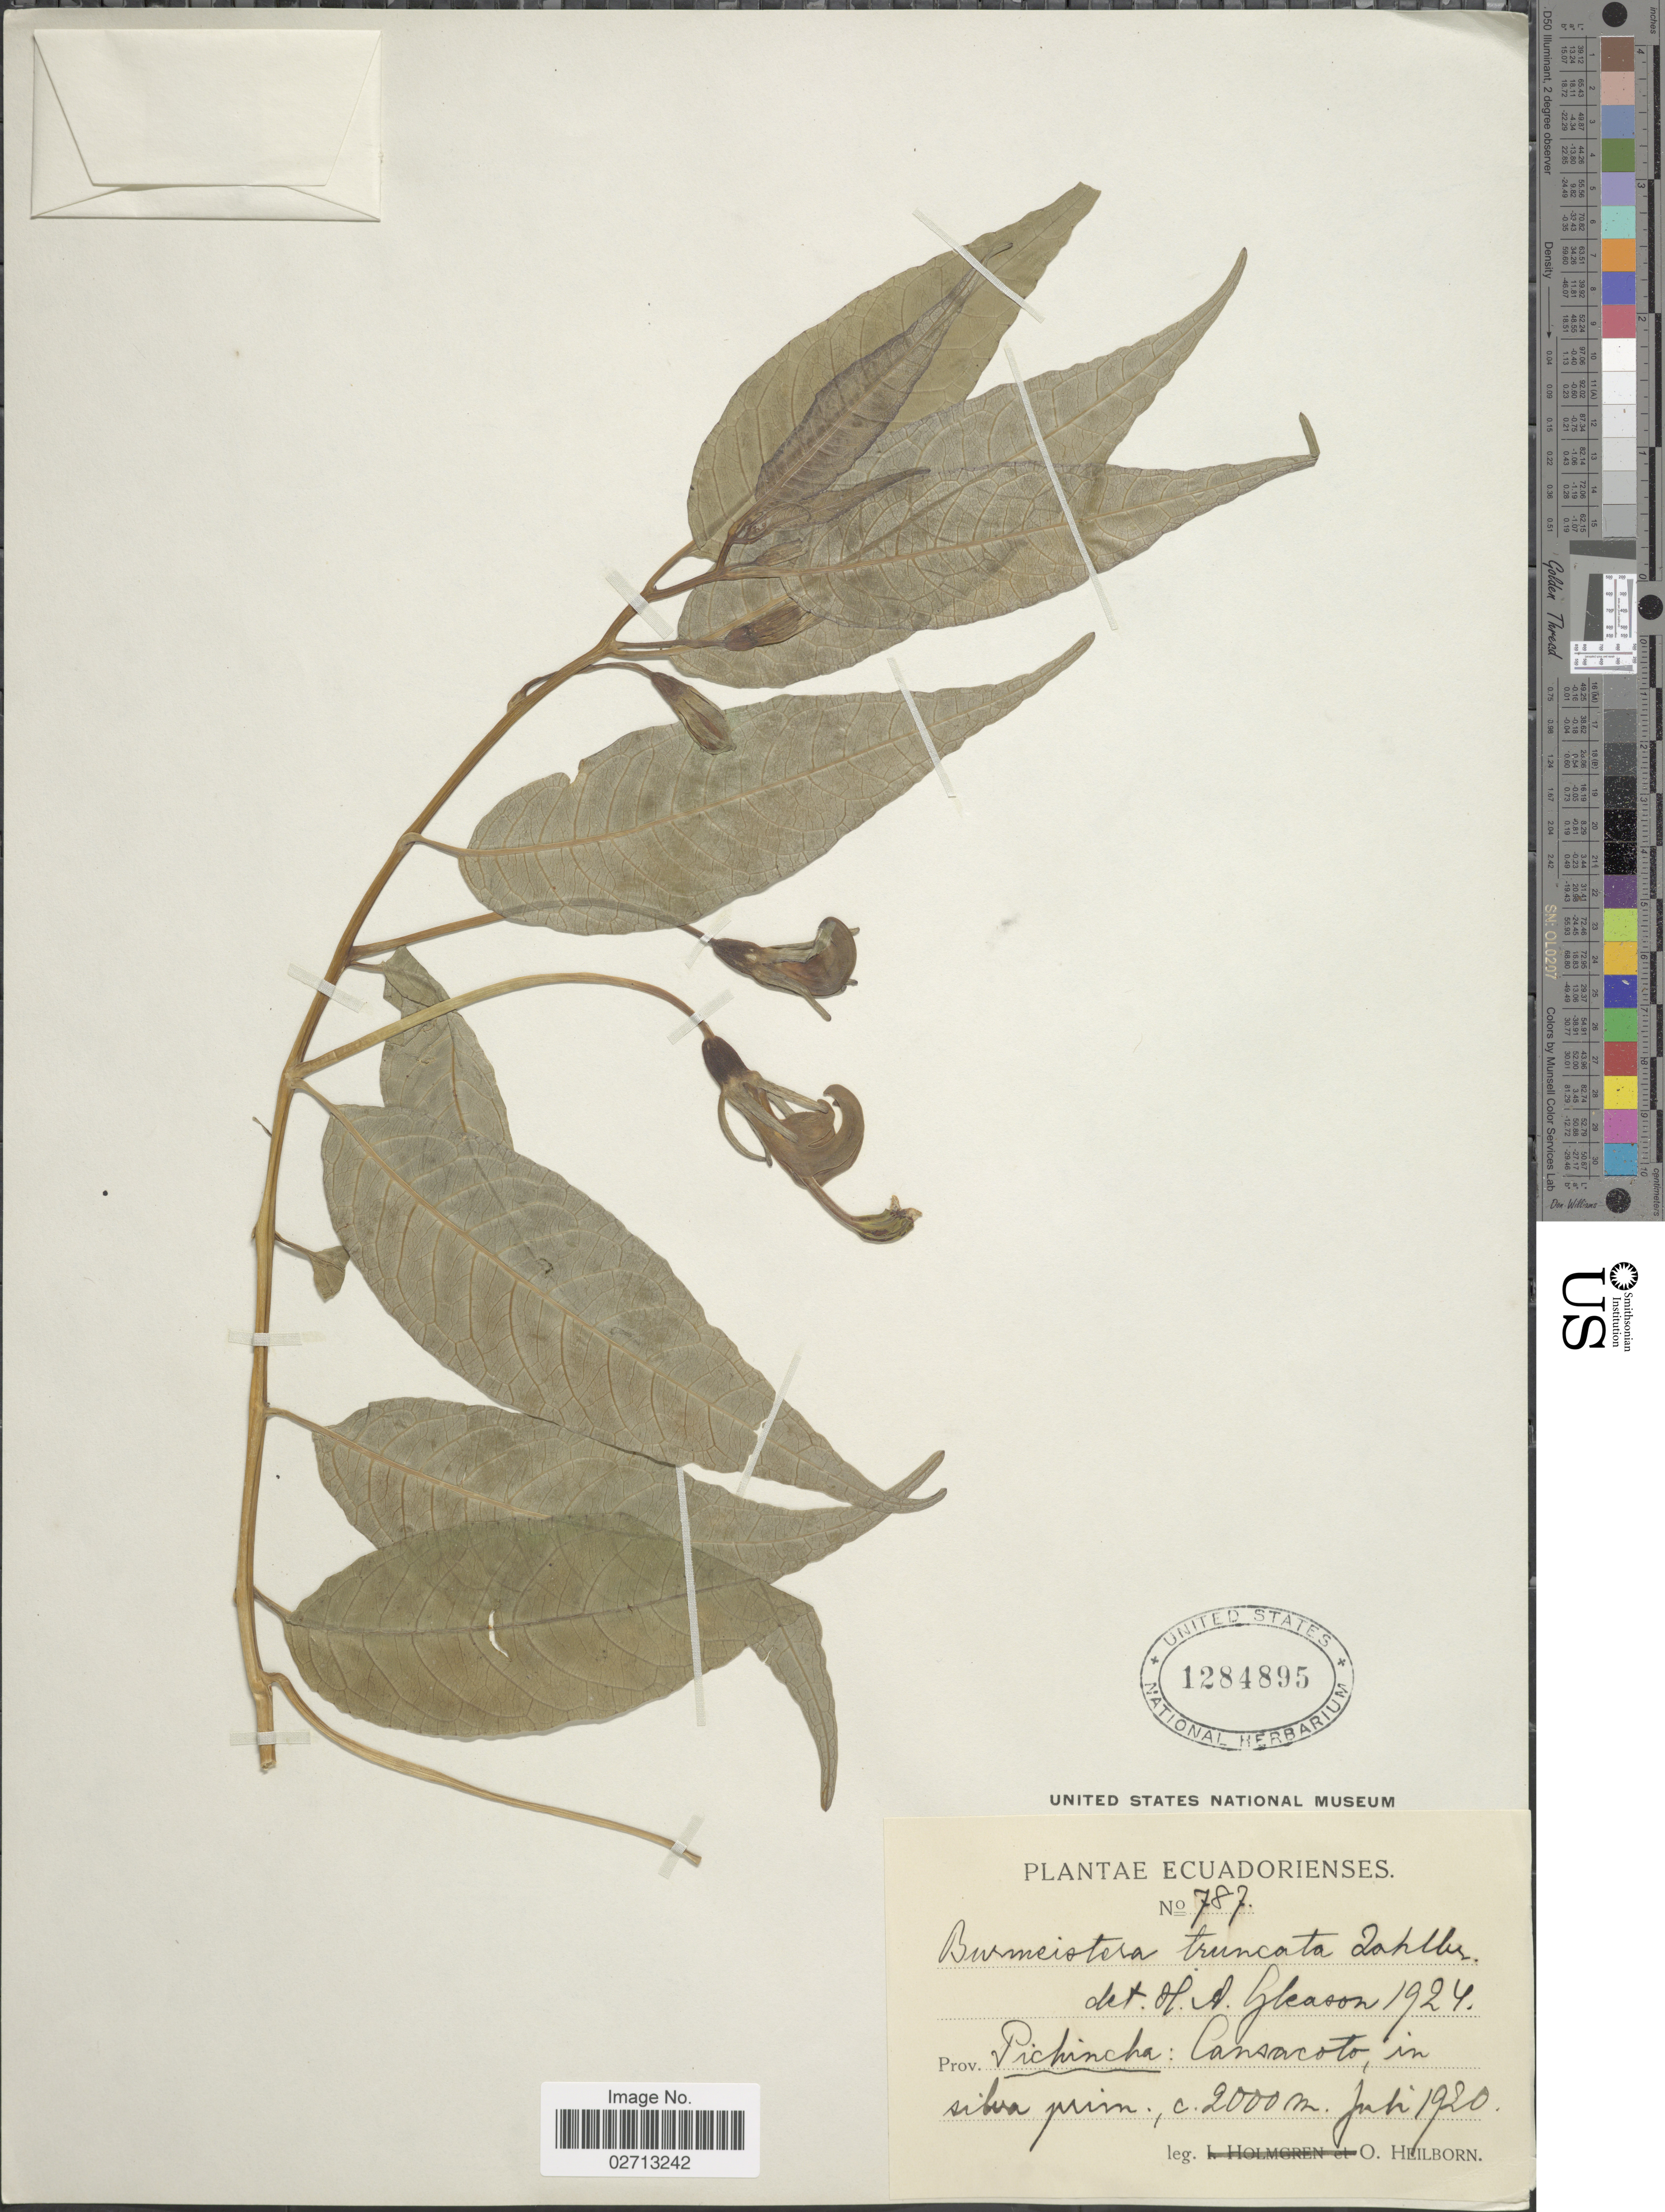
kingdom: Plantae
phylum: Tracheophyta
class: Magnoliopsida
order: Asterales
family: Campanulaceae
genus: Burmeistera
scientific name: Burmeistera truncata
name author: Zahlbr.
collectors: O. Heilborn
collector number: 787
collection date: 1920-07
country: Ecuador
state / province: Pichincha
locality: Cansacoto, in silva prim.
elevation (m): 2000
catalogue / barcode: US 1284895